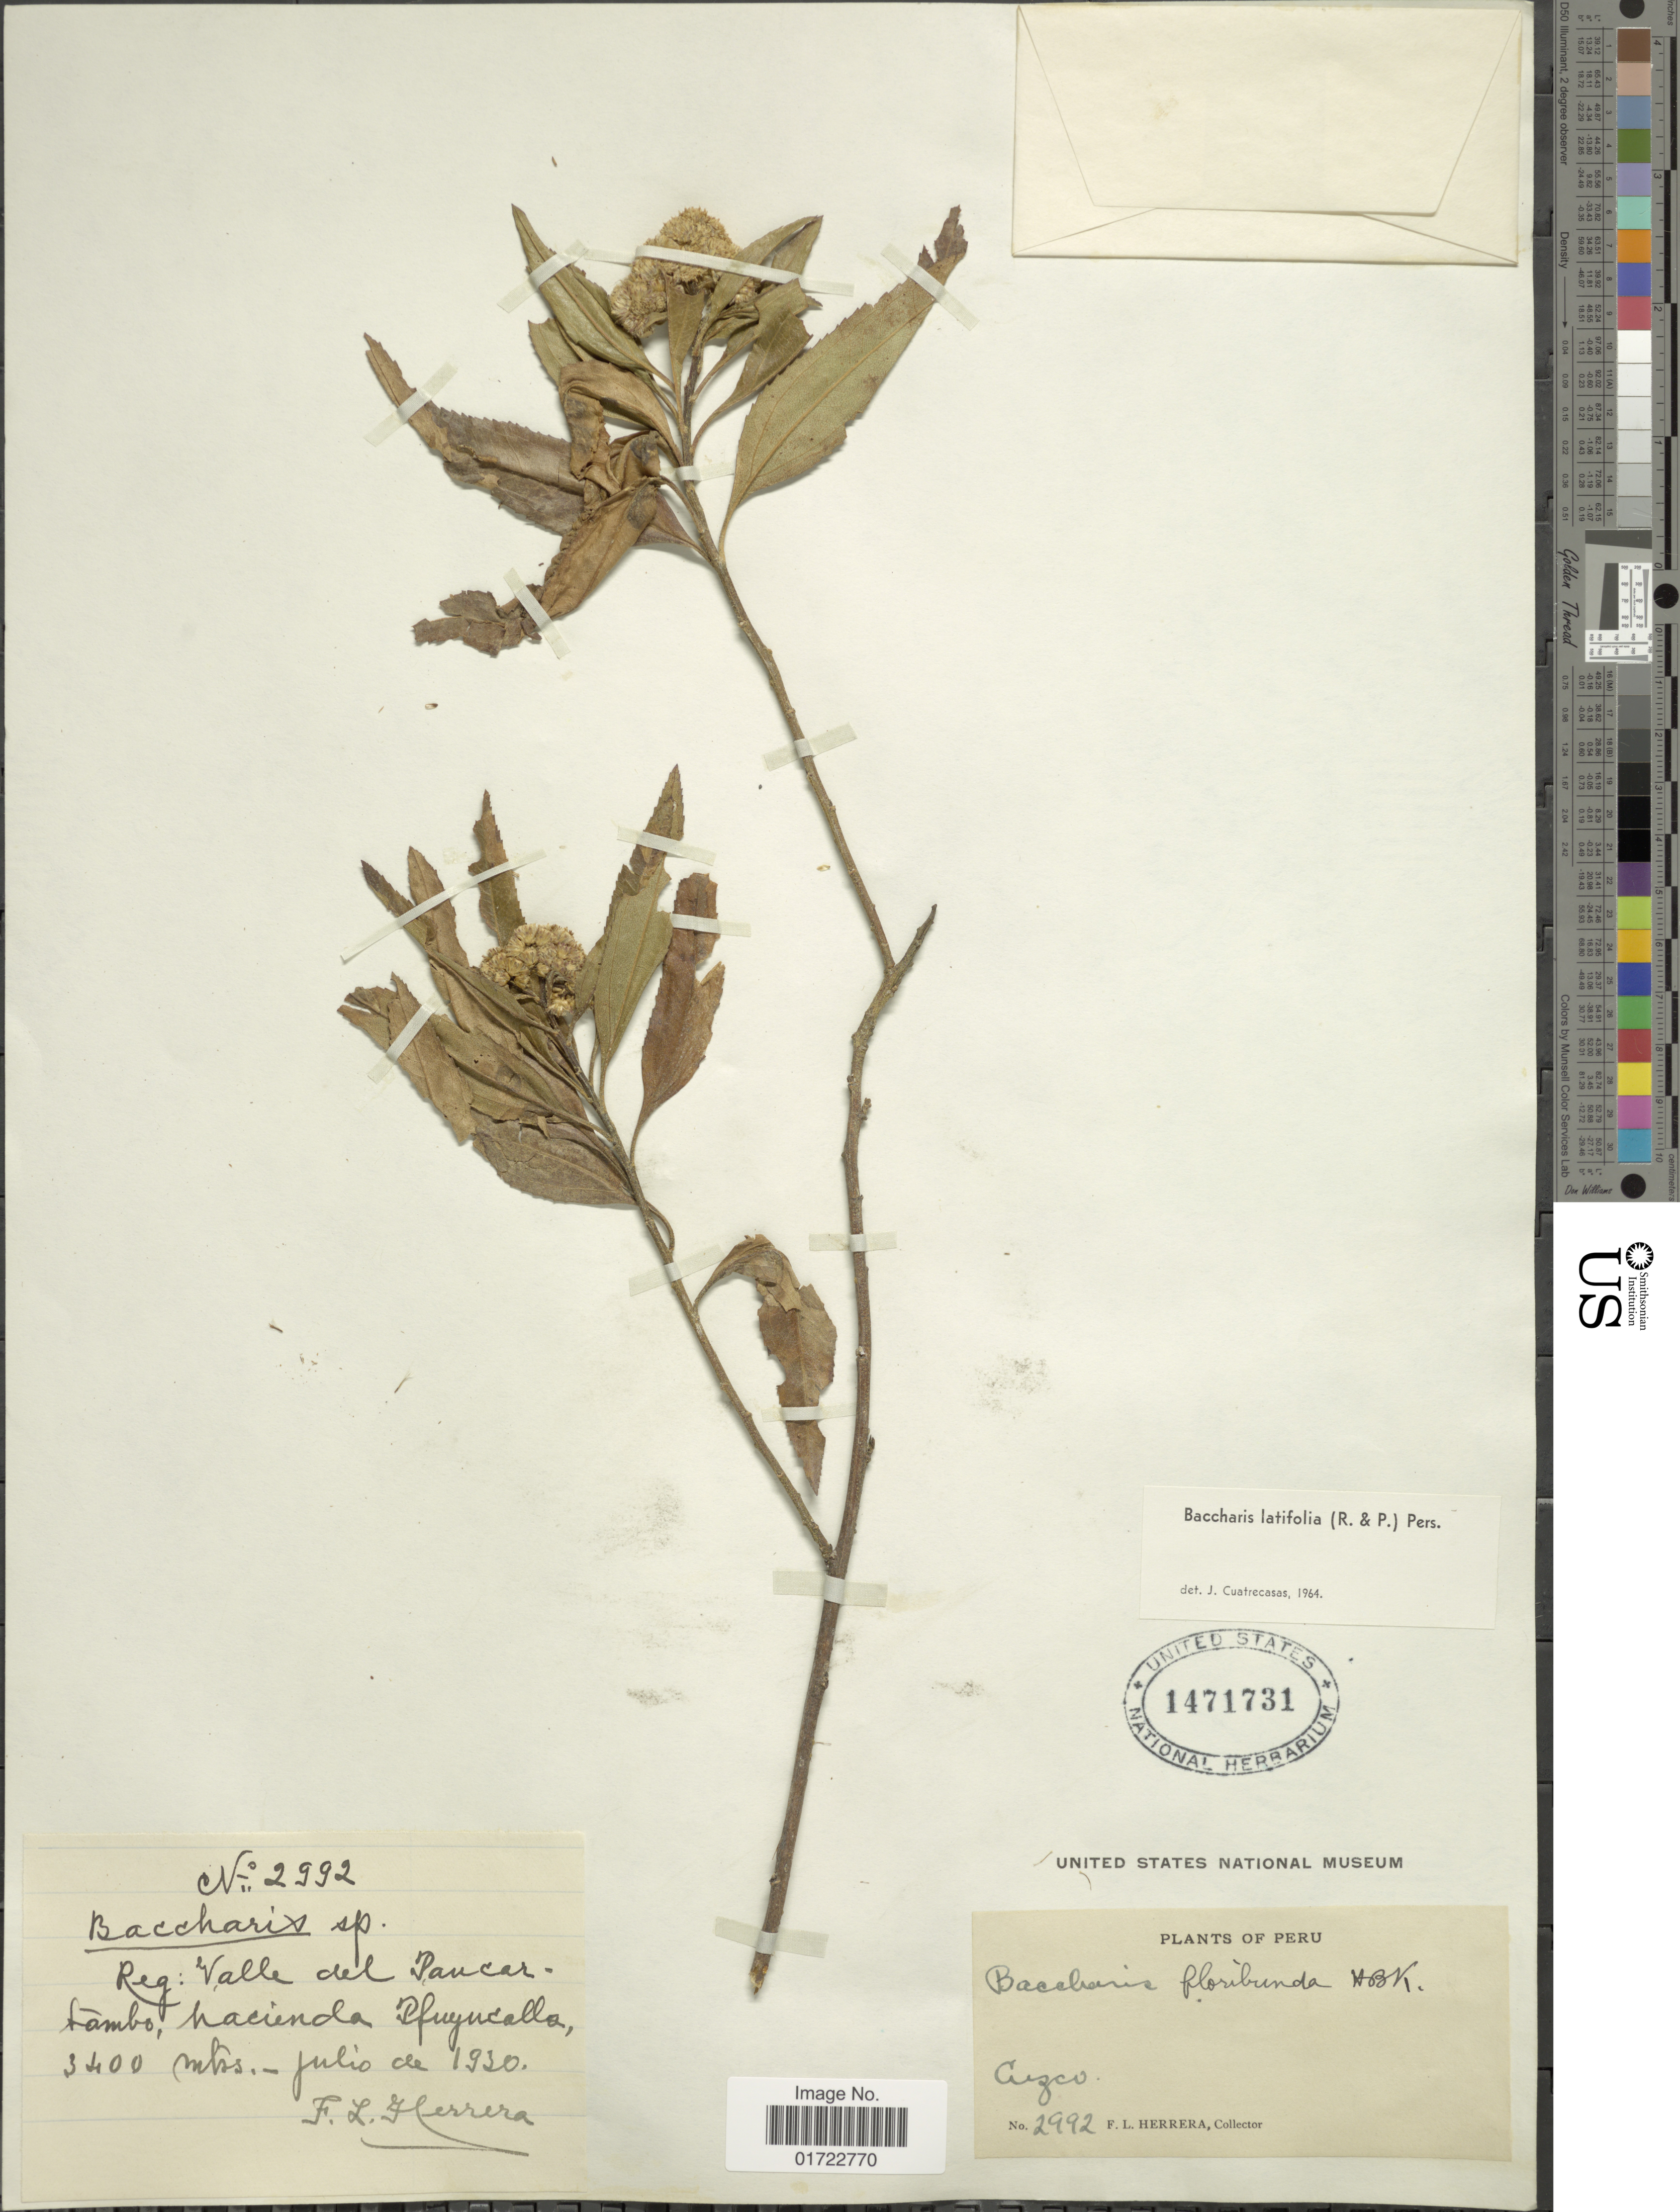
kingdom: Plantae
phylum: Tracheophyta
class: Magnoliopsida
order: Asterales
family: Asteraceae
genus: Baccharis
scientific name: Baccharis latifolia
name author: (Ruiz & Pav.) Pers.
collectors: F. L. Herrera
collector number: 2992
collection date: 1930-07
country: Peru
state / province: Cusco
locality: Reg: Valle del Paucartambo, hacienda Pluycalla.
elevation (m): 3400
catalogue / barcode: US 1471731